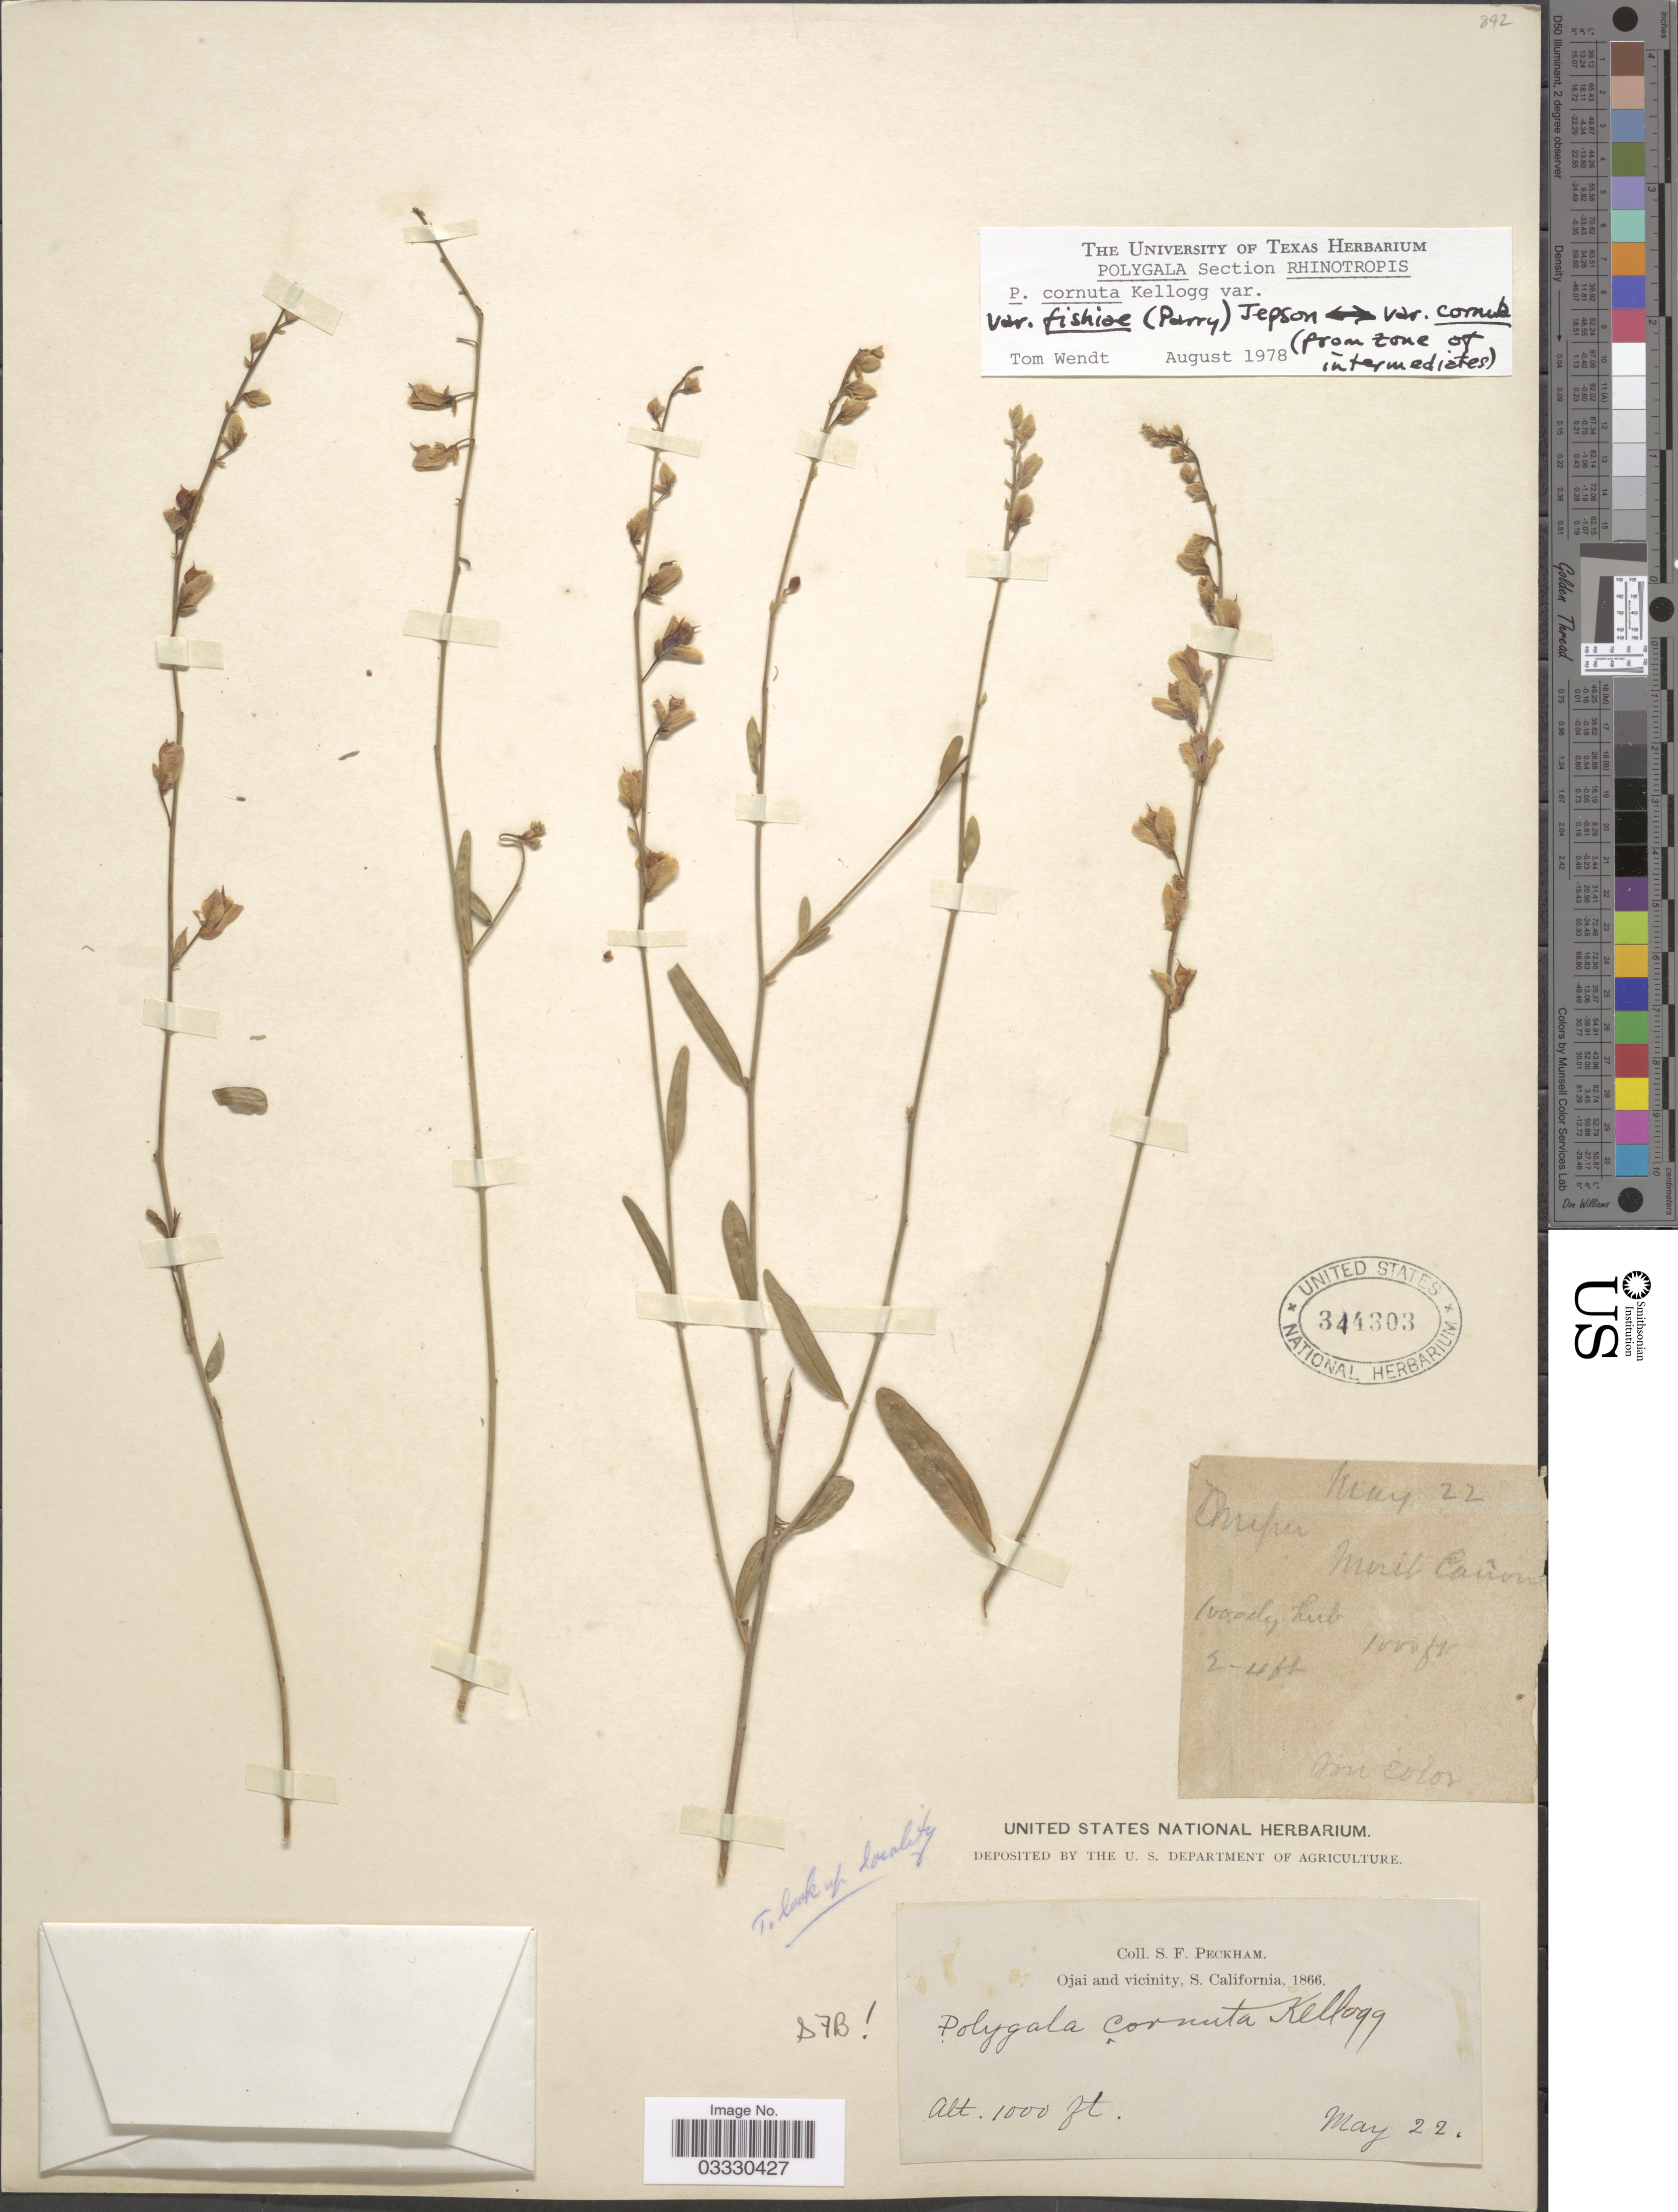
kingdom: Plantae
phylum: Tracheophyta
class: Magnoliopsida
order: Fabales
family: Polygalaceae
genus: Rhinotropis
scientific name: Rhinotropis cornuta var. cornuta × Rhinotropis cornuta var. fishiae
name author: (S.F. Blake) J.R. Abbott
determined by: Strong, Mark T., (BOT), Smithsonian Institution - National Museum of Natural History (UNITED STATES)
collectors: S. Peckham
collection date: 1866-05-22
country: United States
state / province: California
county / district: Ventura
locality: Ojai and vicinity, S. California.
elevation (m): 305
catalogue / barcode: US 344303